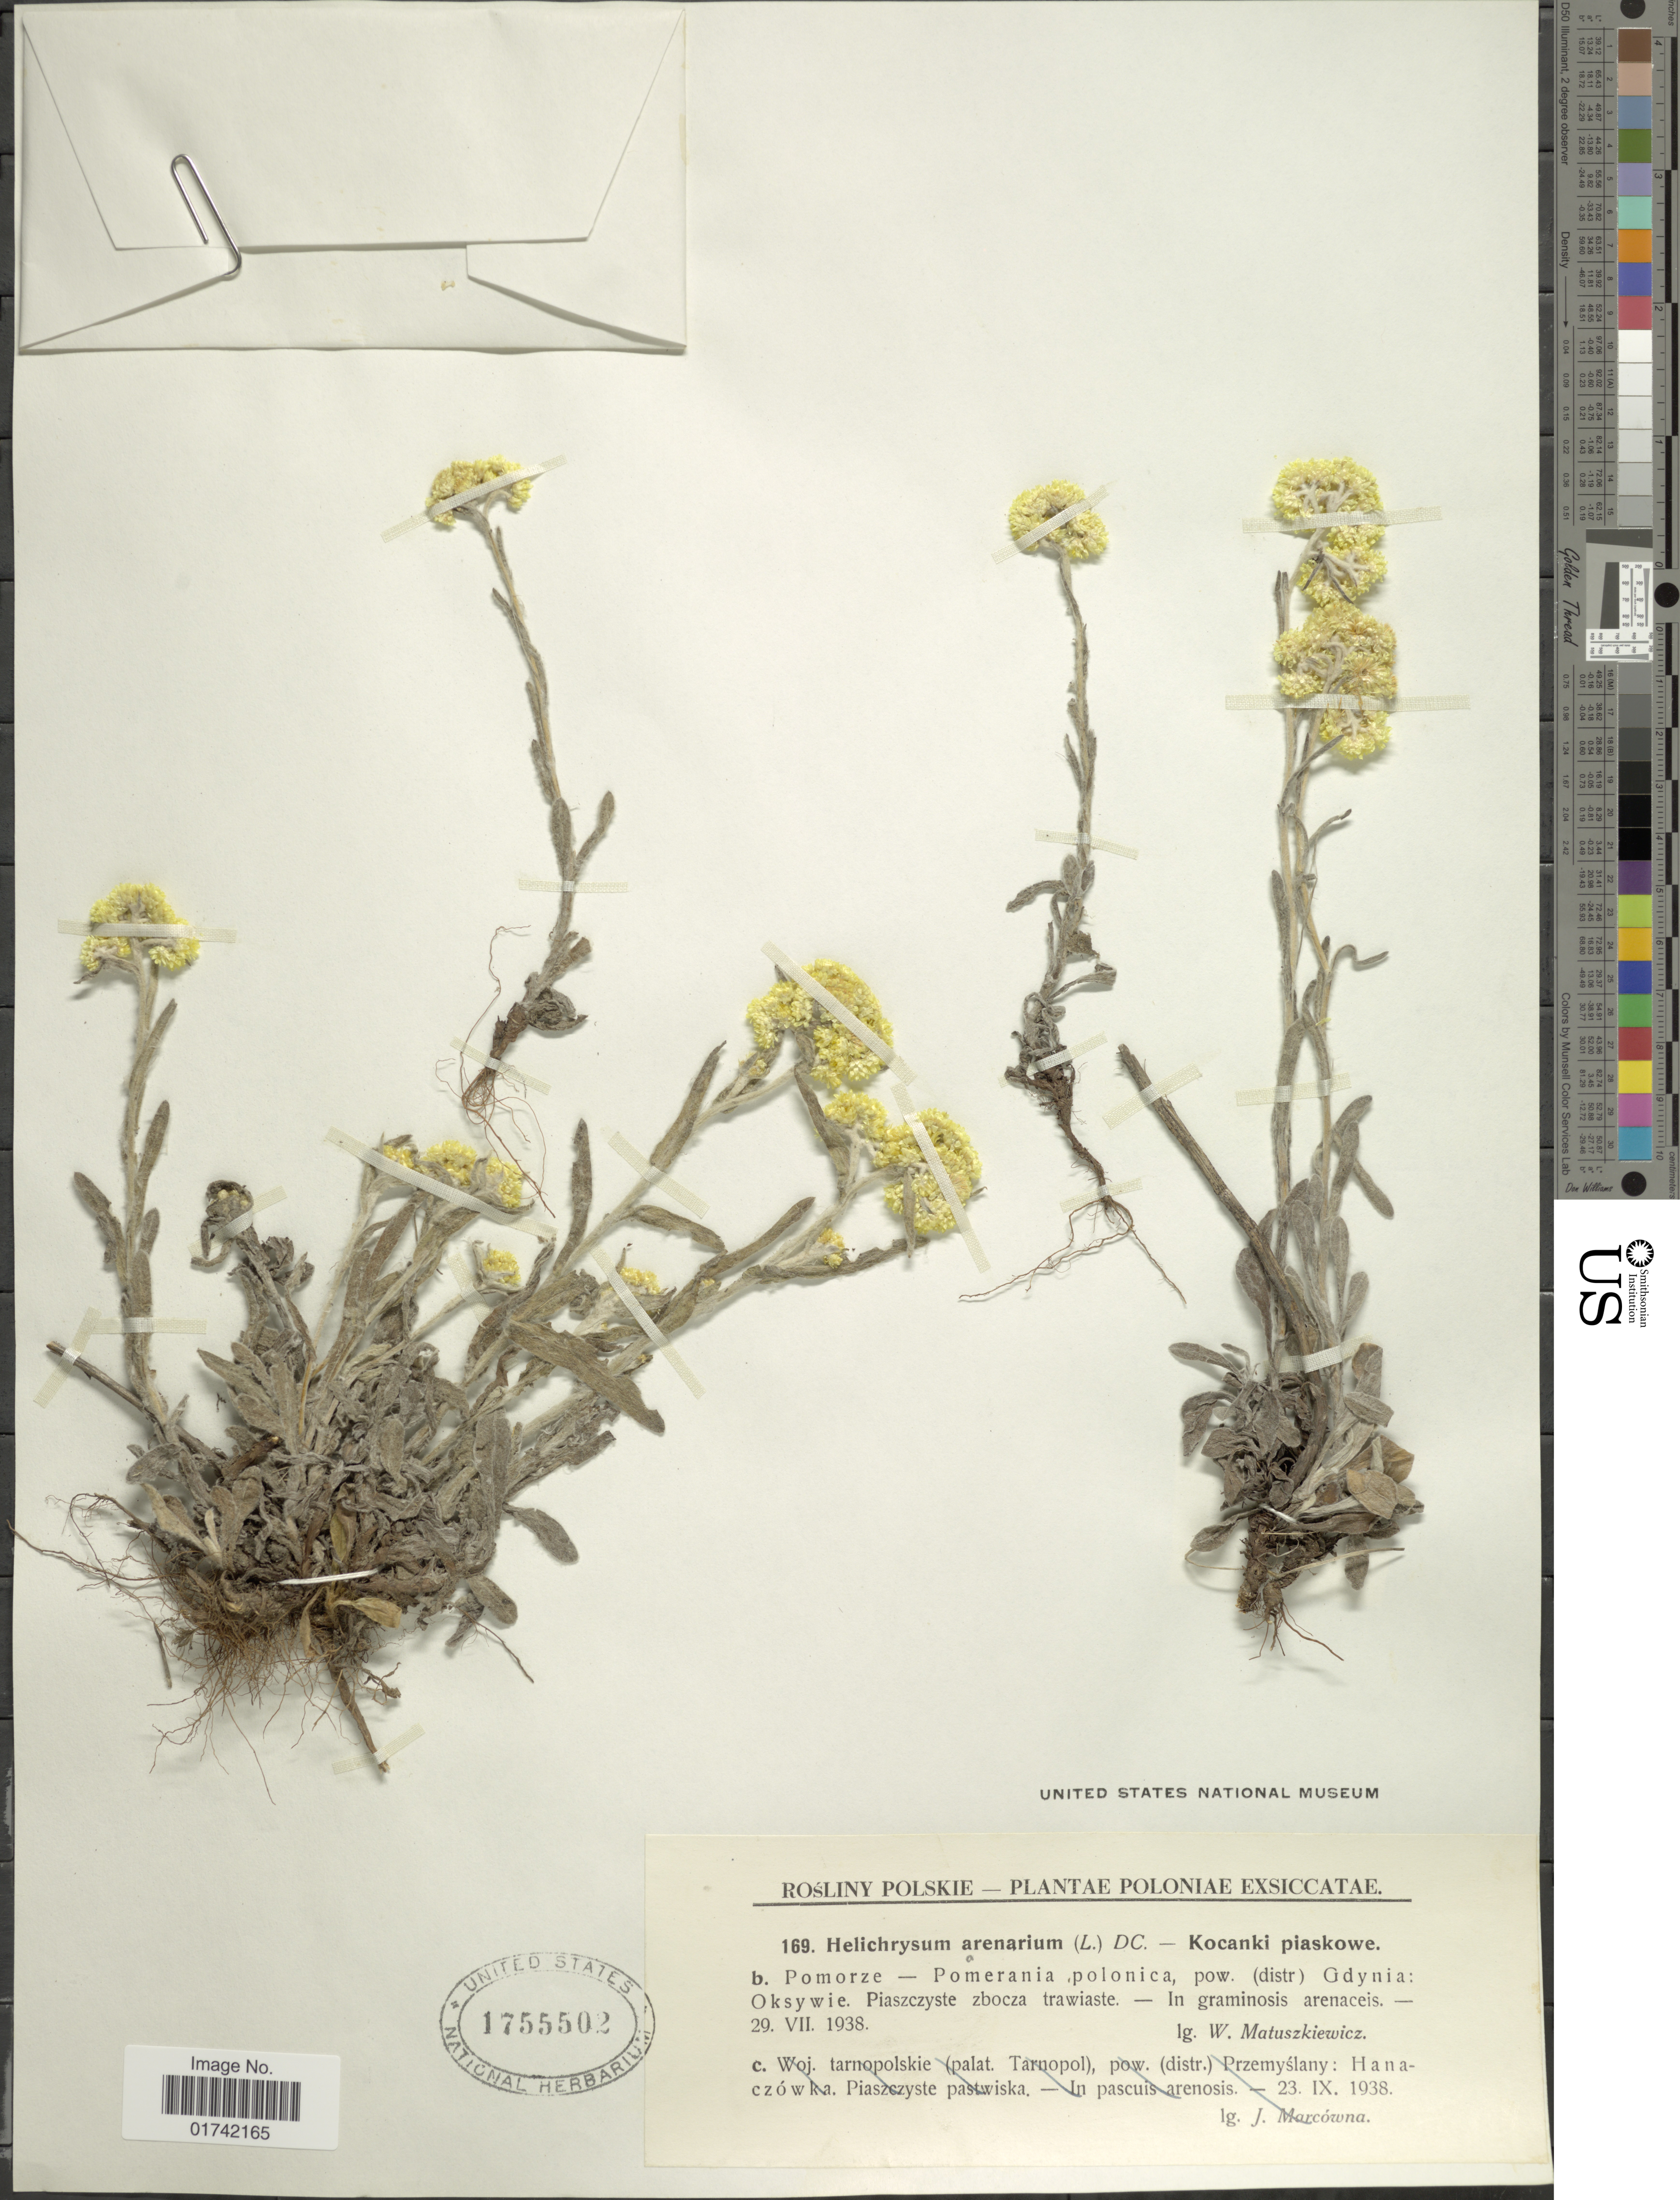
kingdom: Plantae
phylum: Tracheophyta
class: Magnoliopsida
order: Asterales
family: Asteraceae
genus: Helichrysum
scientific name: Helichrysum arenarium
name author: (L.) Moench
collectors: W. Matuszkiewicz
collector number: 169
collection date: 1938-07-29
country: Poland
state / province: Pomorskie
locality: Pomorze- Pomerania polonica, pow. (distr) Gdynia: Oksywie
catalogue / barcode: US 1755502